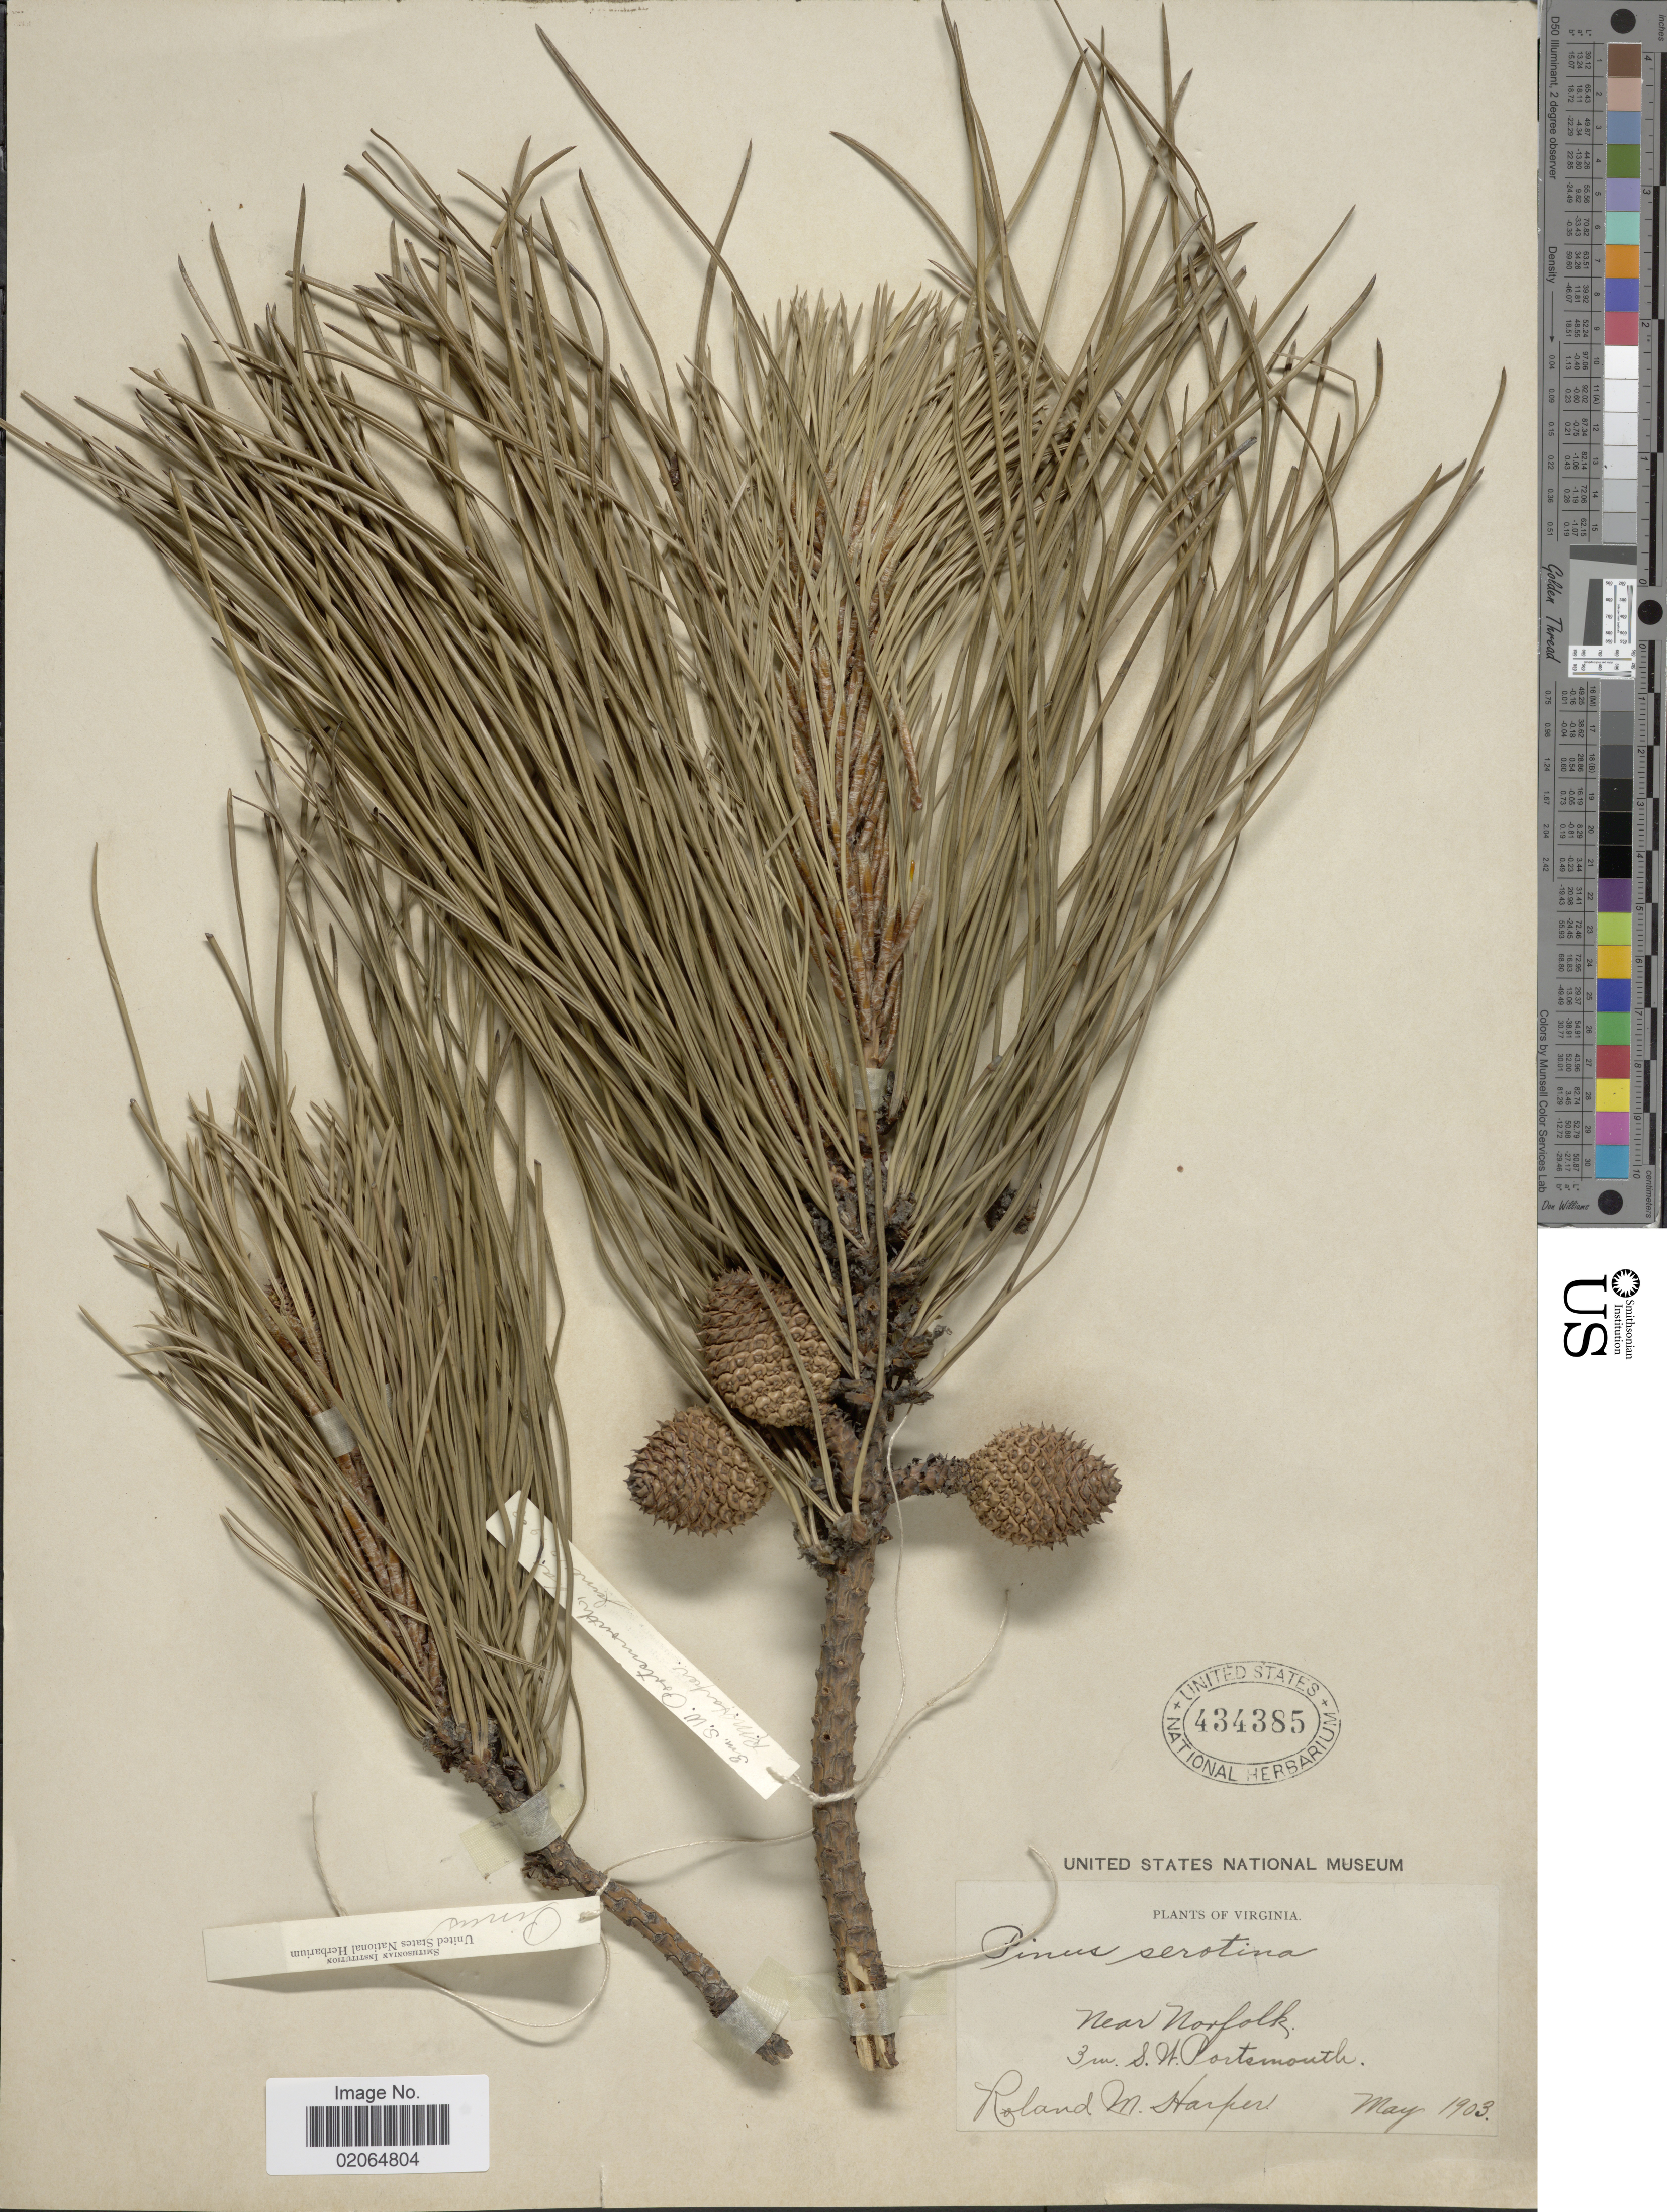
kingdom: Plantae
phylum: Tracheophyta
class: Pinopsida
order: Pinales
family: Pinaceae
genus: Pinus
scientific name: Pinus serotina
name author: Michx.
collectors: R. M. Harper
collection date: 1903-05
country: United States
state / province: Virginia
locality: Near Norfolk. 3 mi S. W. Portsmouth.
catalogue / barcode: US 434385